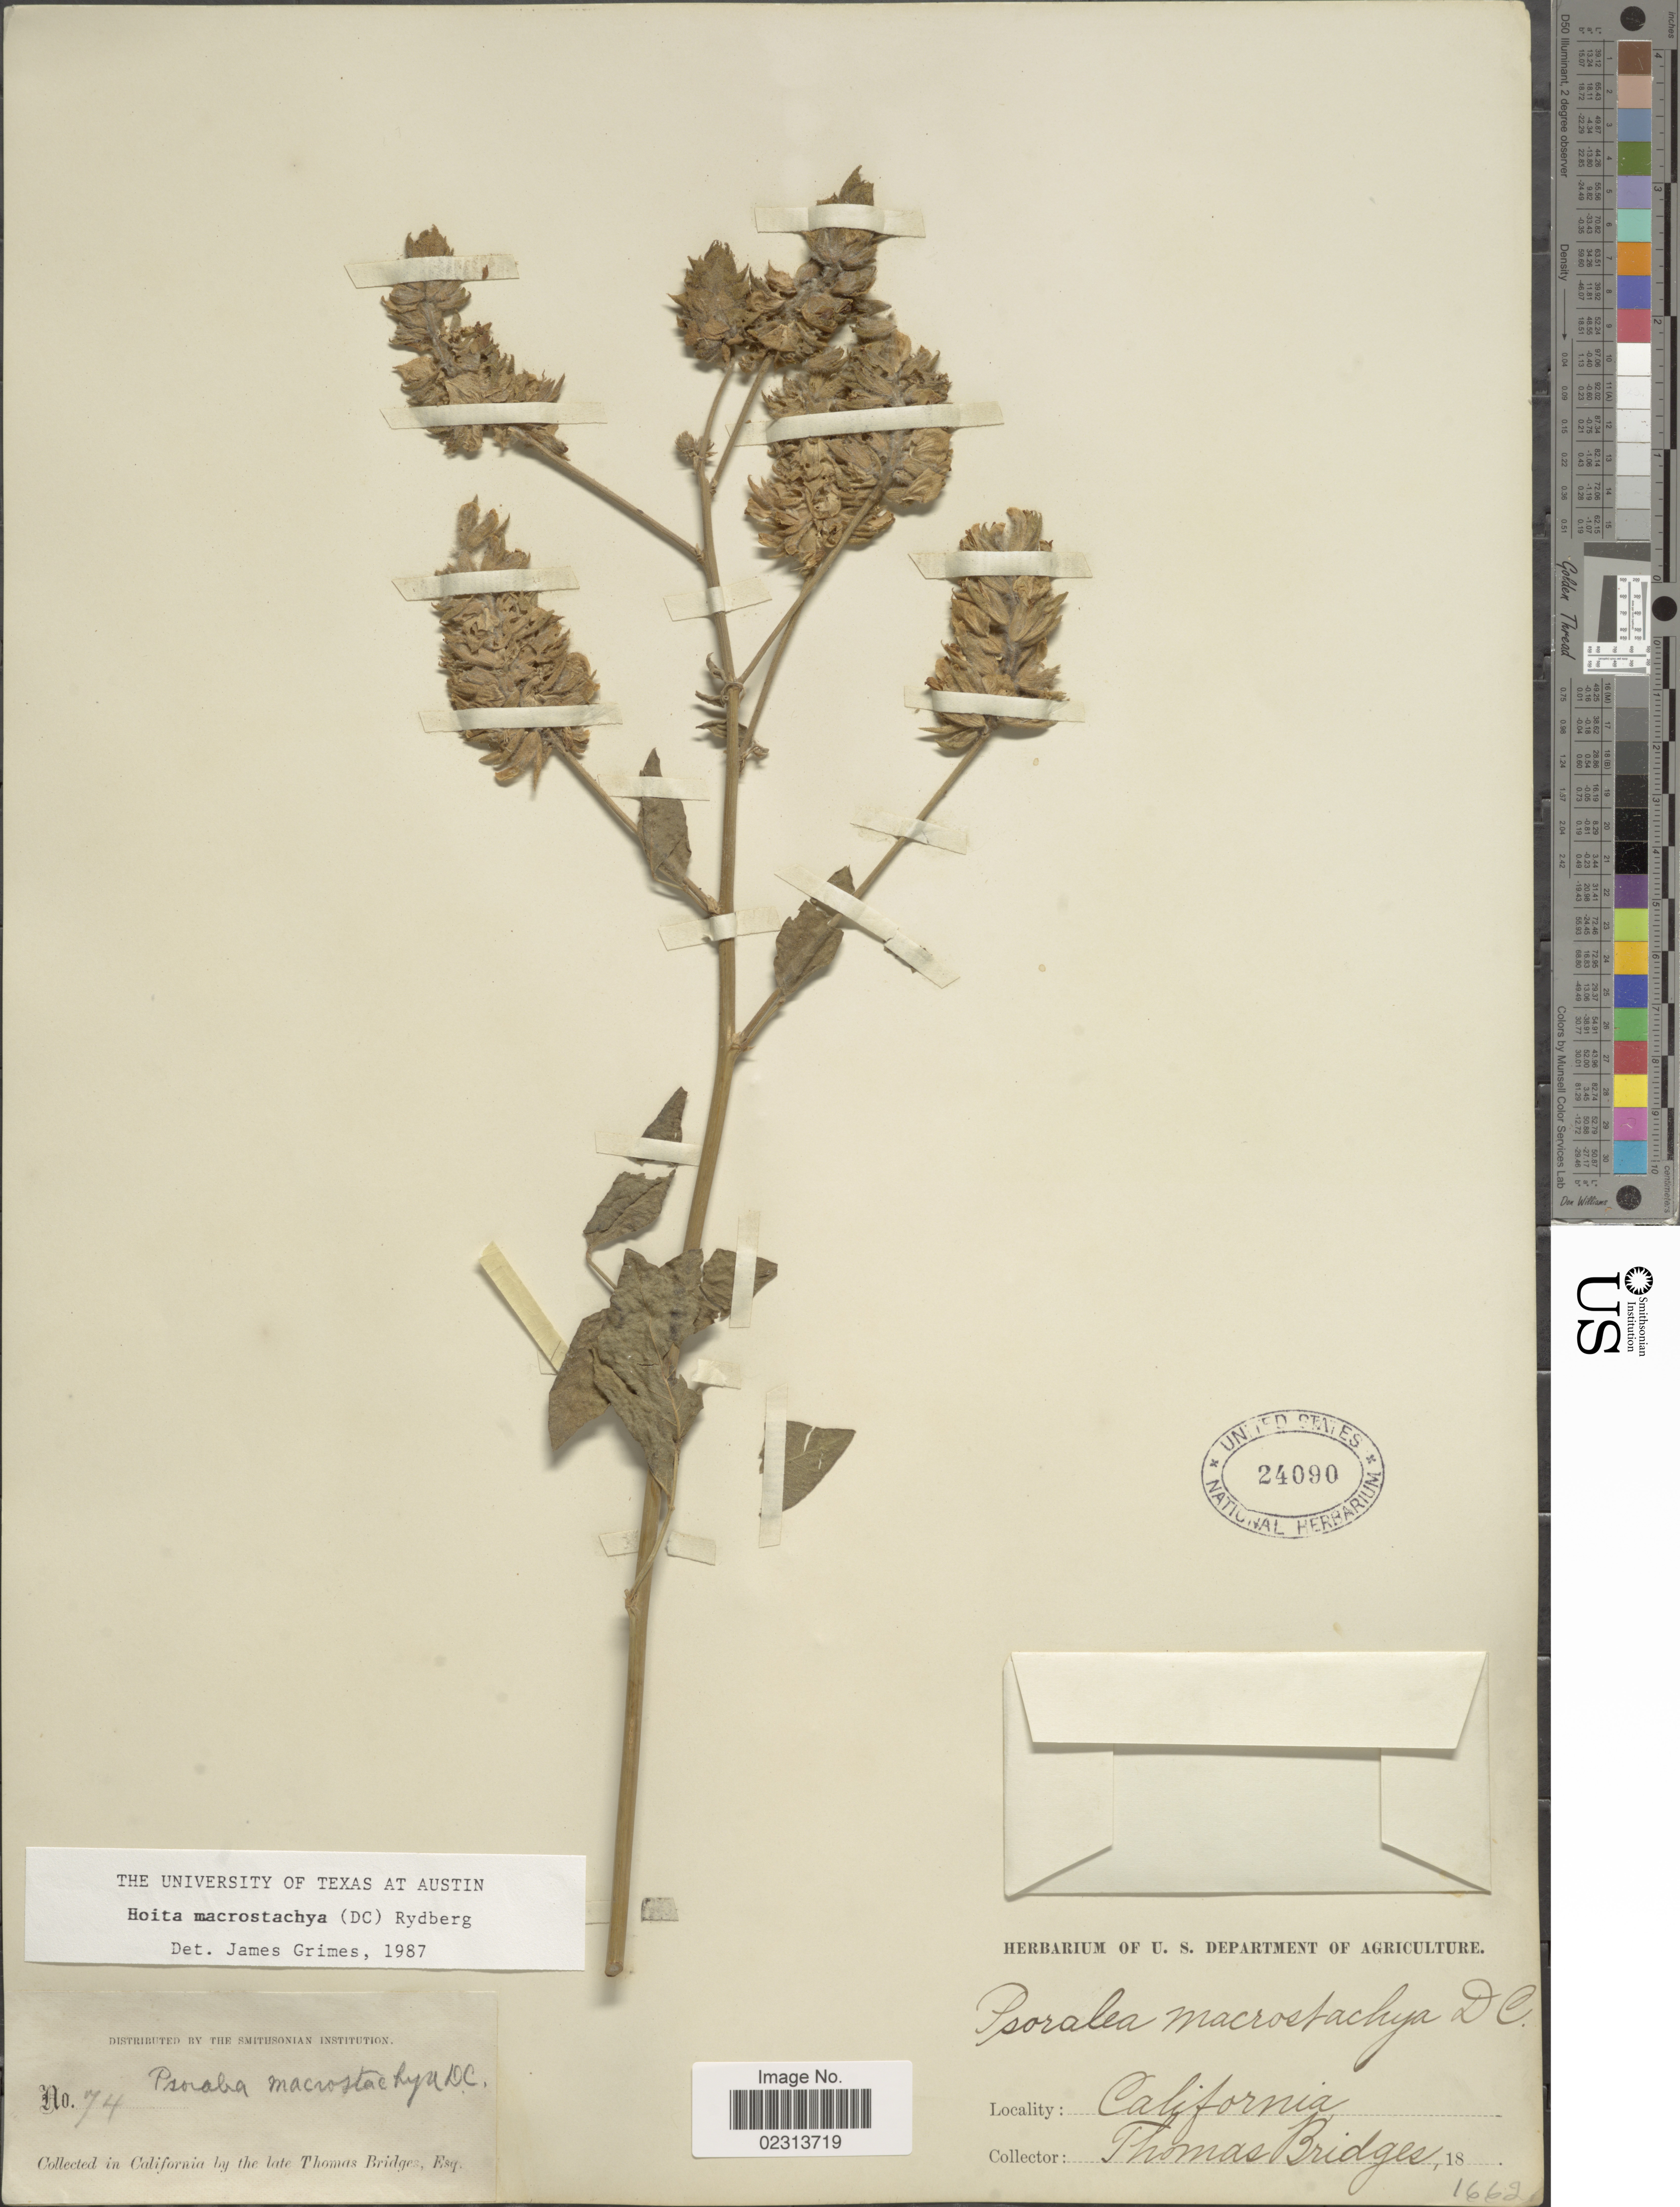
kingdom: Plantae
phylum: Tracheophyta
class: Magnoliopsida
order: Fabales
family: Fabaceae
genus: Hoita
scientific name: Hoita macrostachya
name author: (DC.) Rydb.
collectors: T. Bridges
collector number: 74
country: United States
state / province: California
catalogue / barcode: US 24090